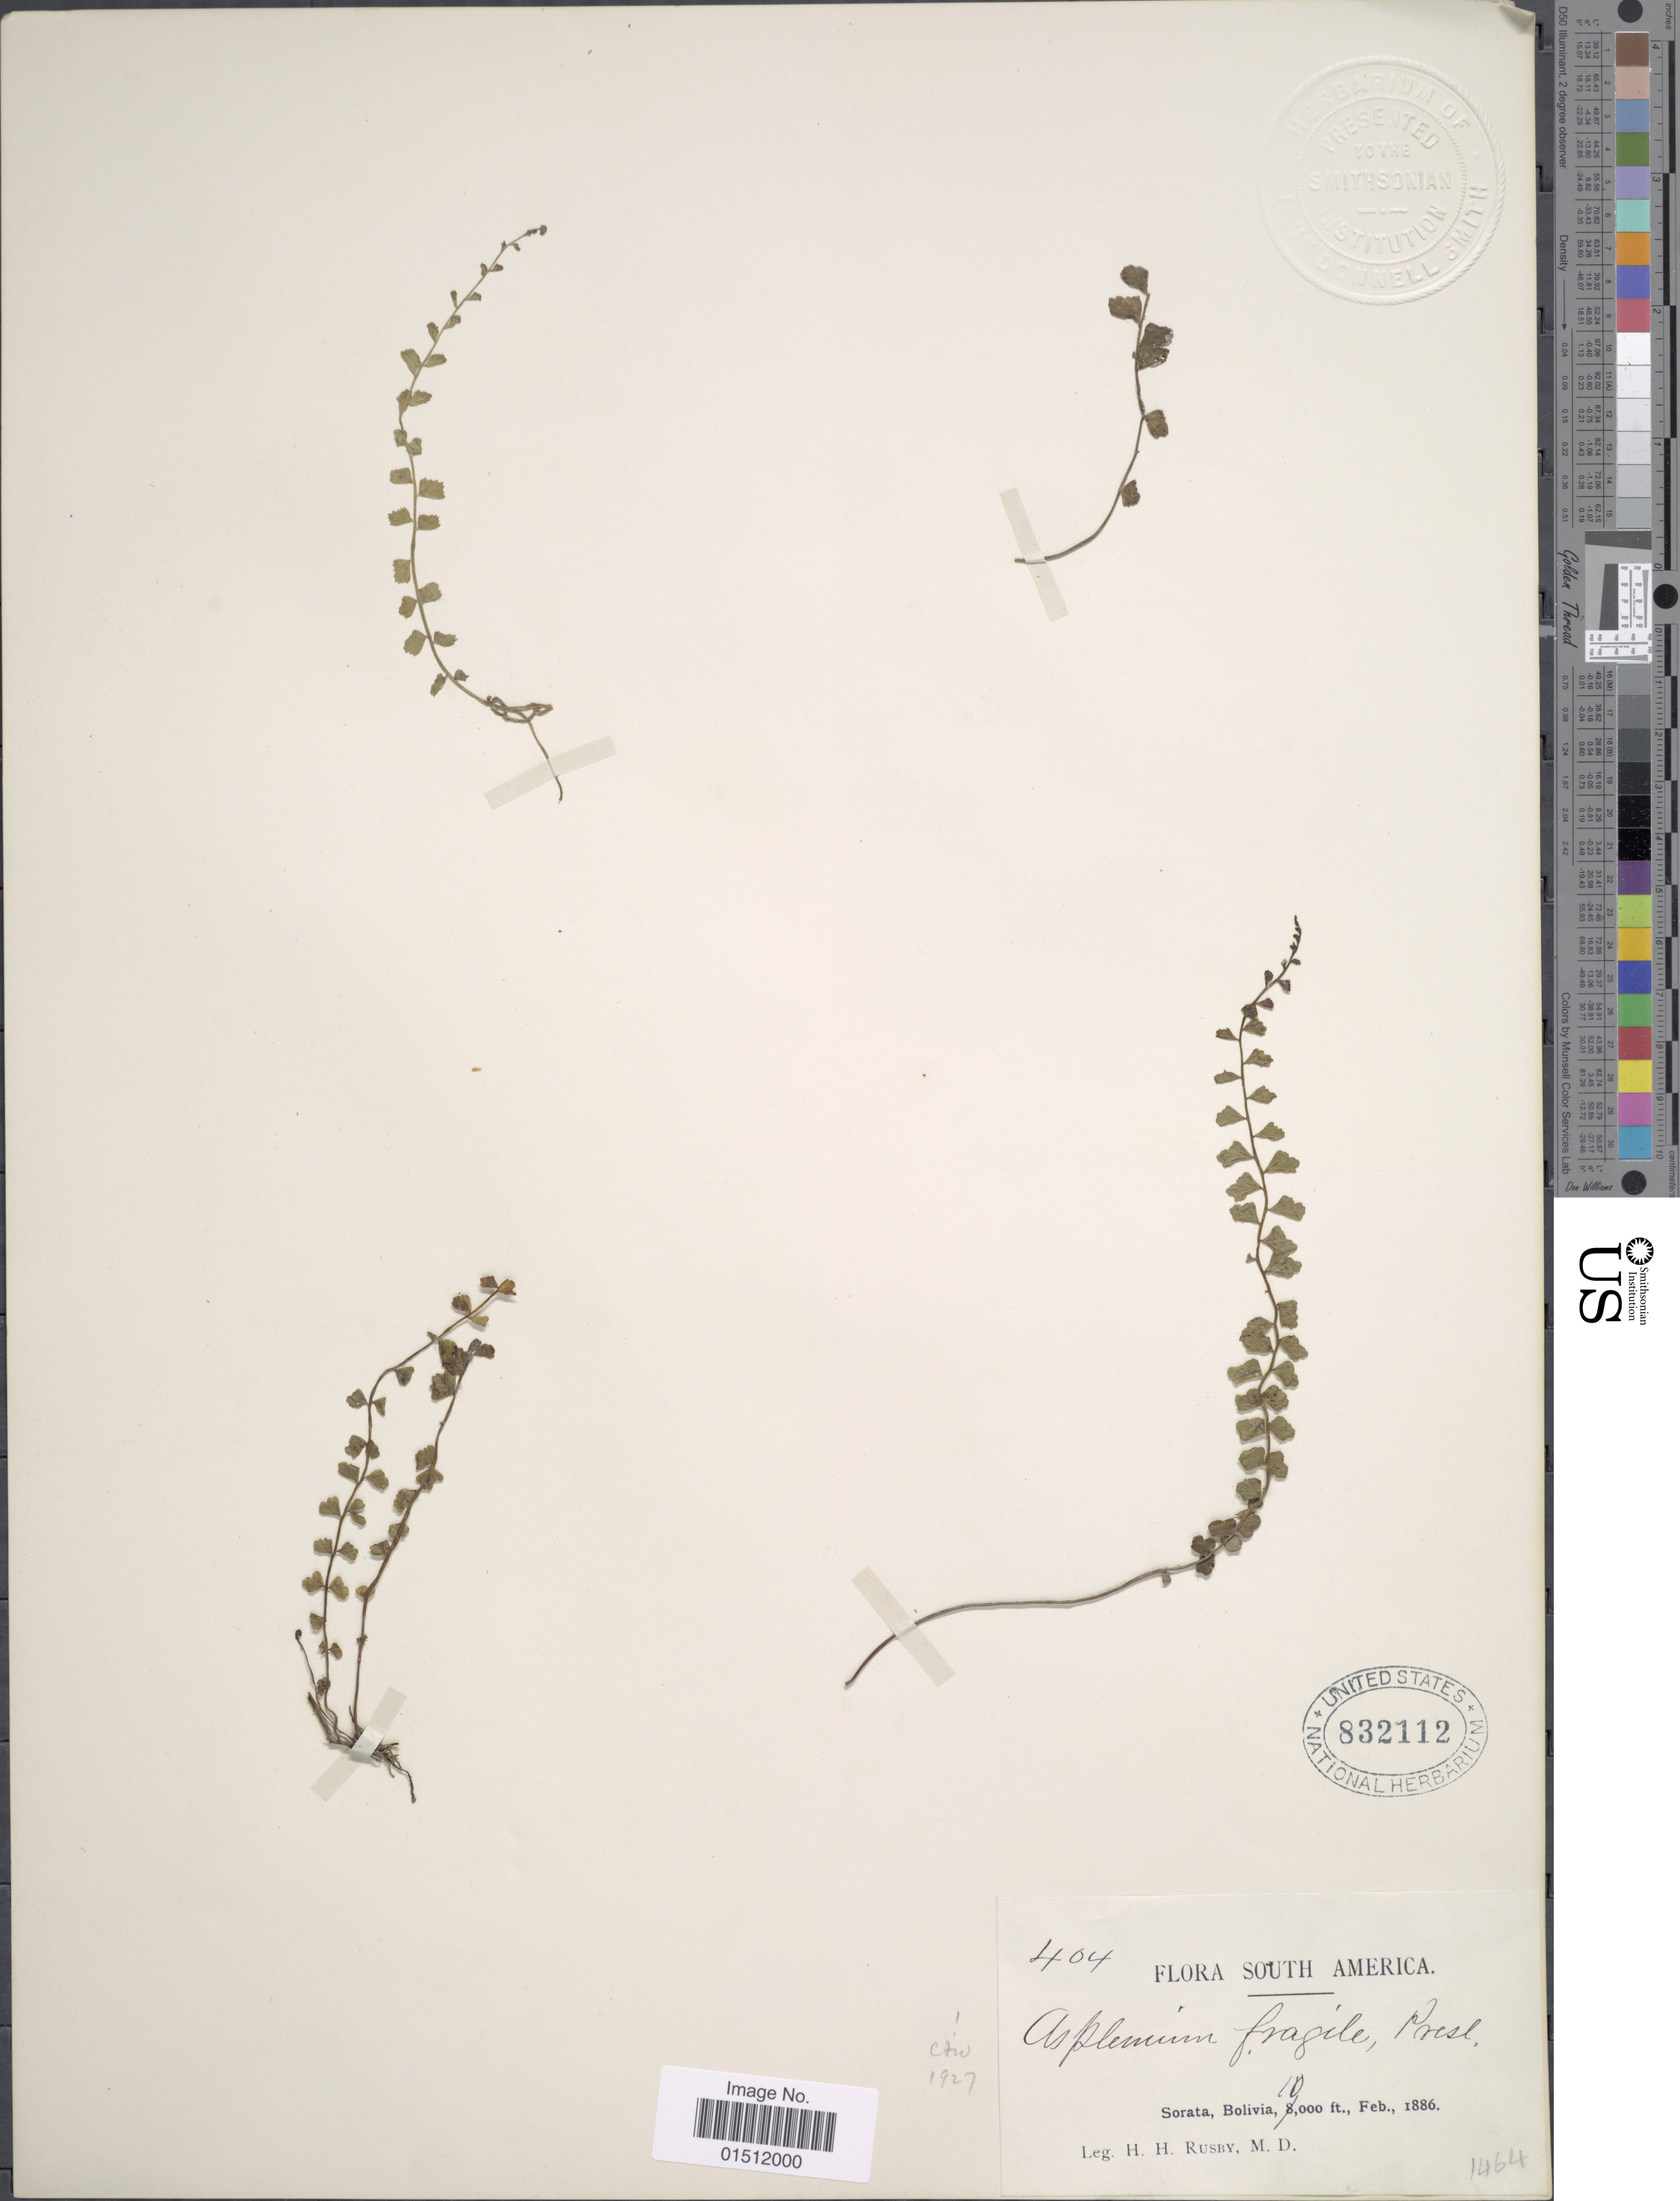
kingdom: Plantae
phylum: Tracheophyta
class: Polypodiopsida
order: Polypodiales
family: Aspleniaceae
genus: Asplenium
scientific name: Asplenium peruvianum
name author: Desv.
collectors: H. H. Rusby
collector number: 404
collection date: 1886-02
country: Bolivia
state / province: La Páz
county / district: Larecaja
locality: Sorata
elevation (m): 2438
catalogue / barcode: US 832112